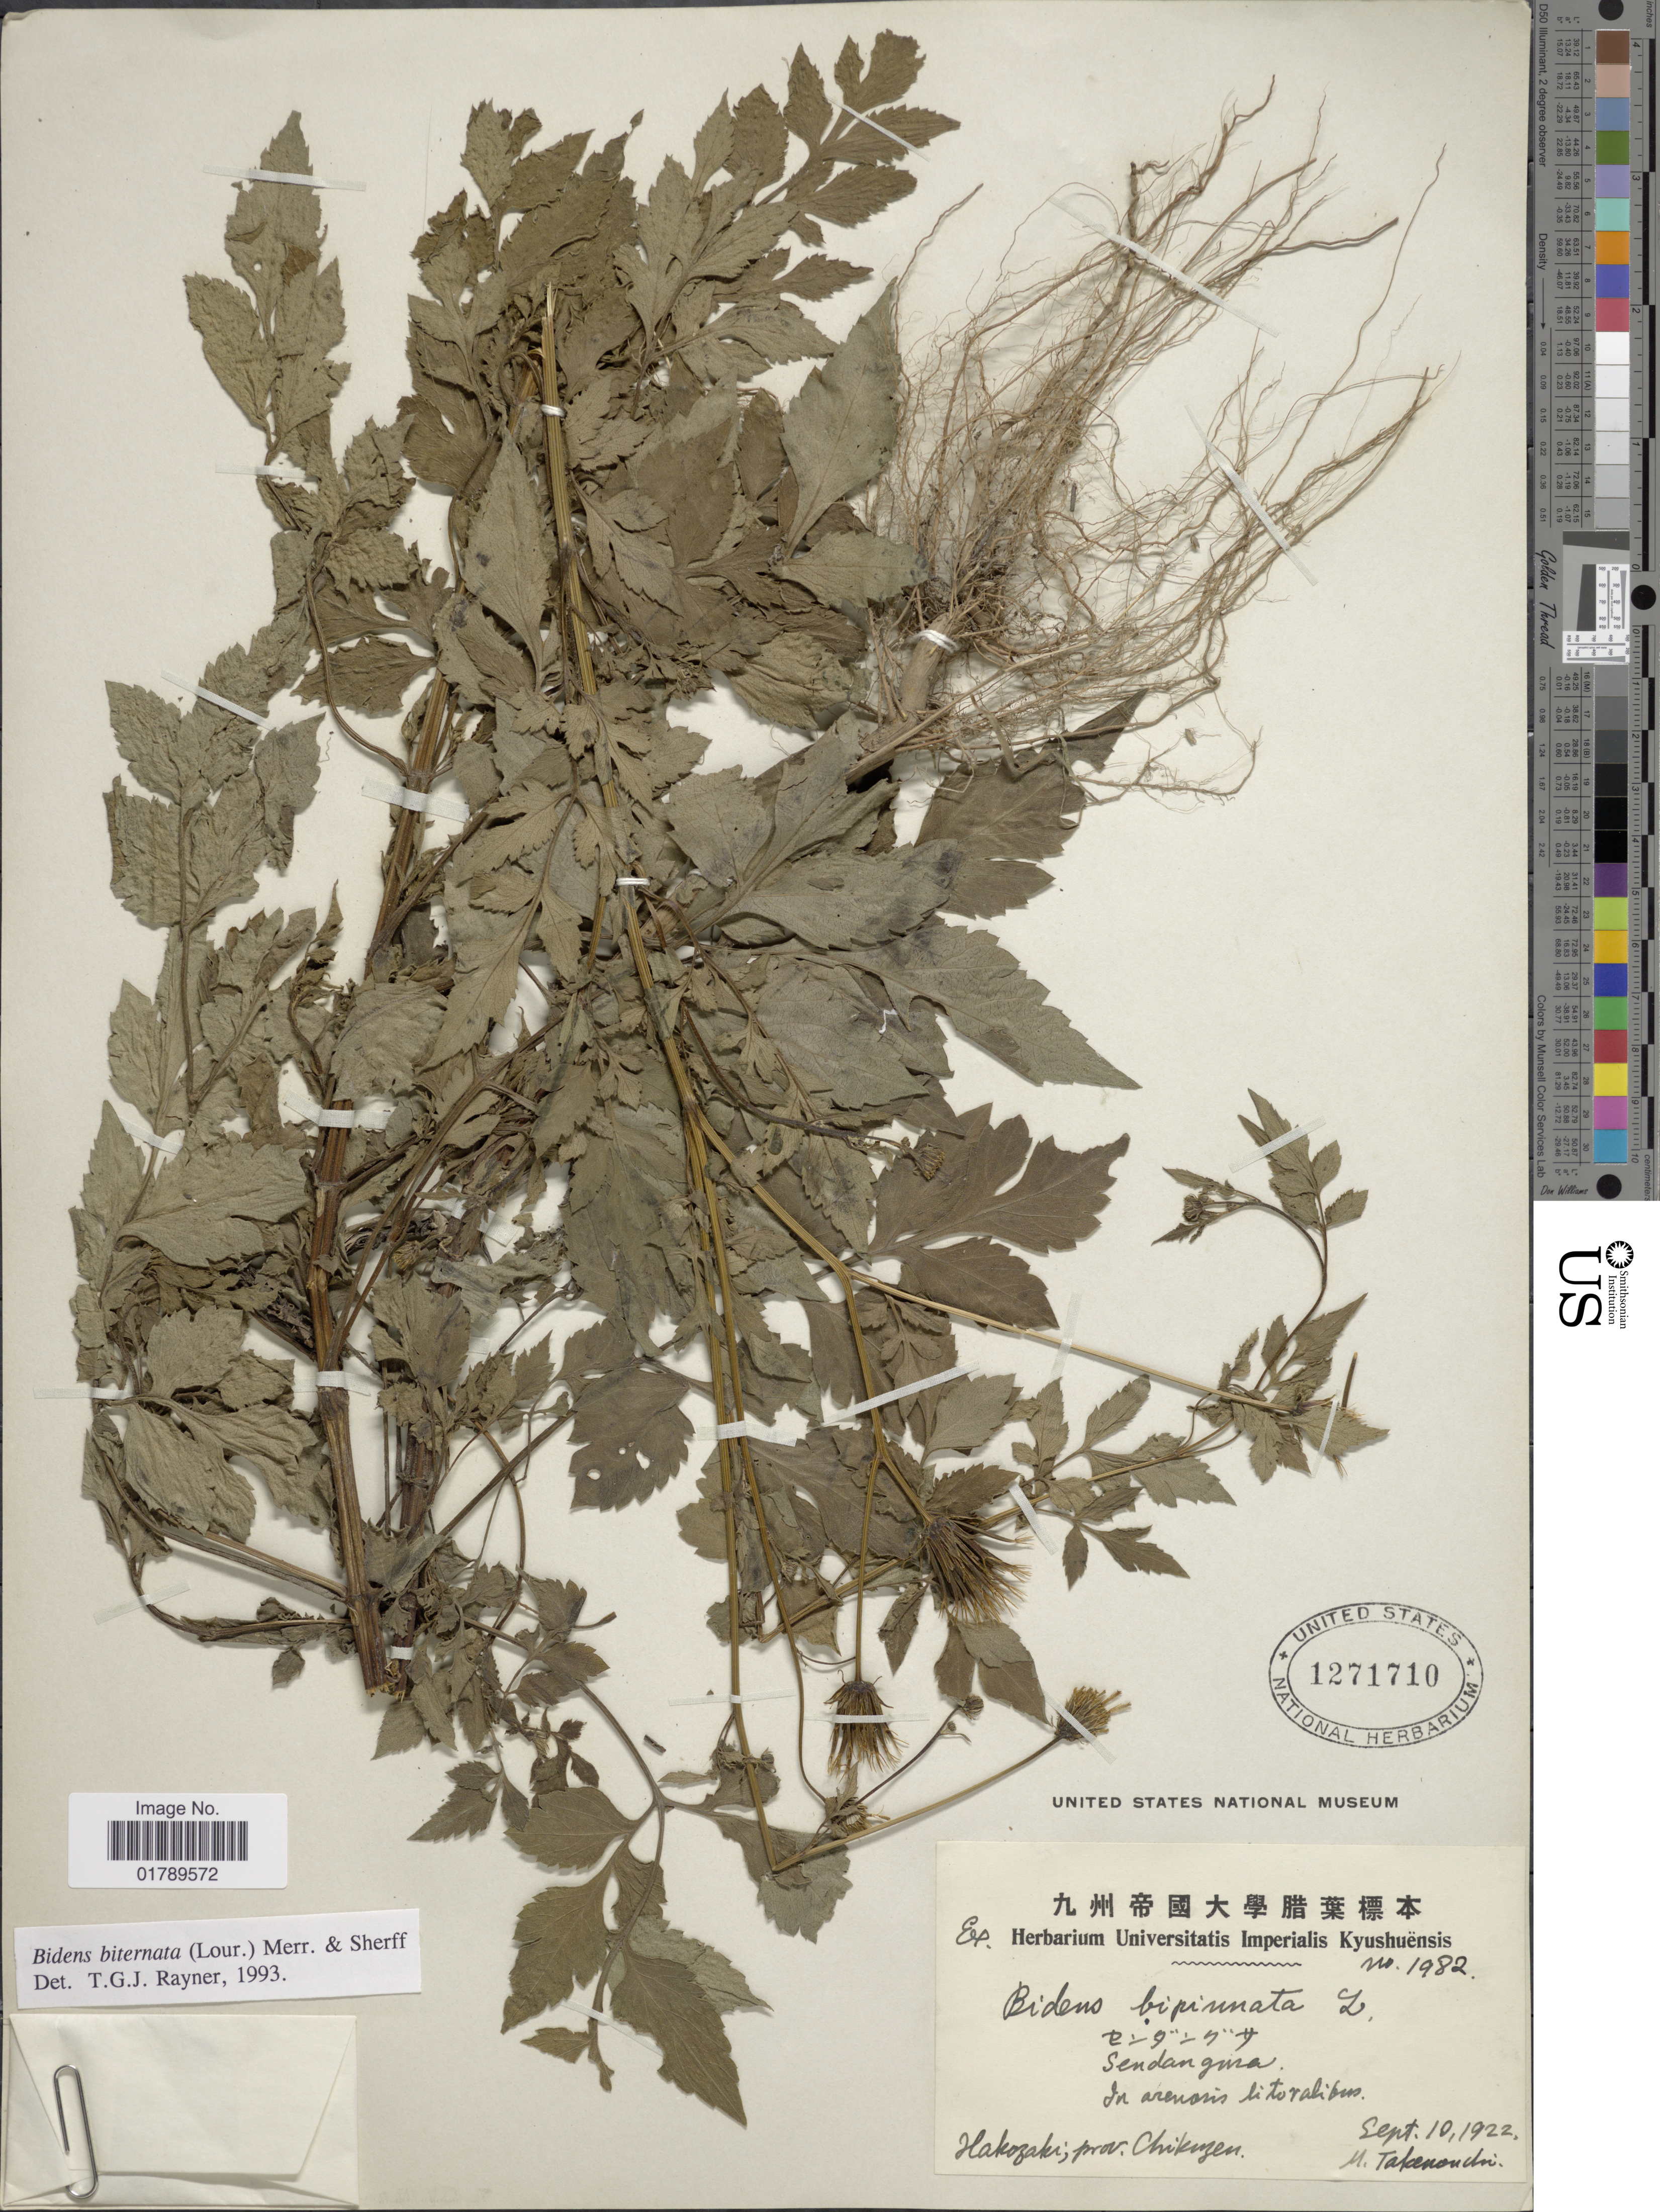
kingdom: Plantae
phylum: Tracheophyta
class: Magnoliopsida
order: Asterales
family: Asteraceae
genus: Bidens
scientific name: Bidens biternata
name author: (Lour.) Merr. & Sherff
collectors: M. Takenonchi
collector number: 1982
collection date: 1922-09-10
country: Japan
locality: Hakizaki; prov. Chikuzen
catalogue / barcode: US 1271710